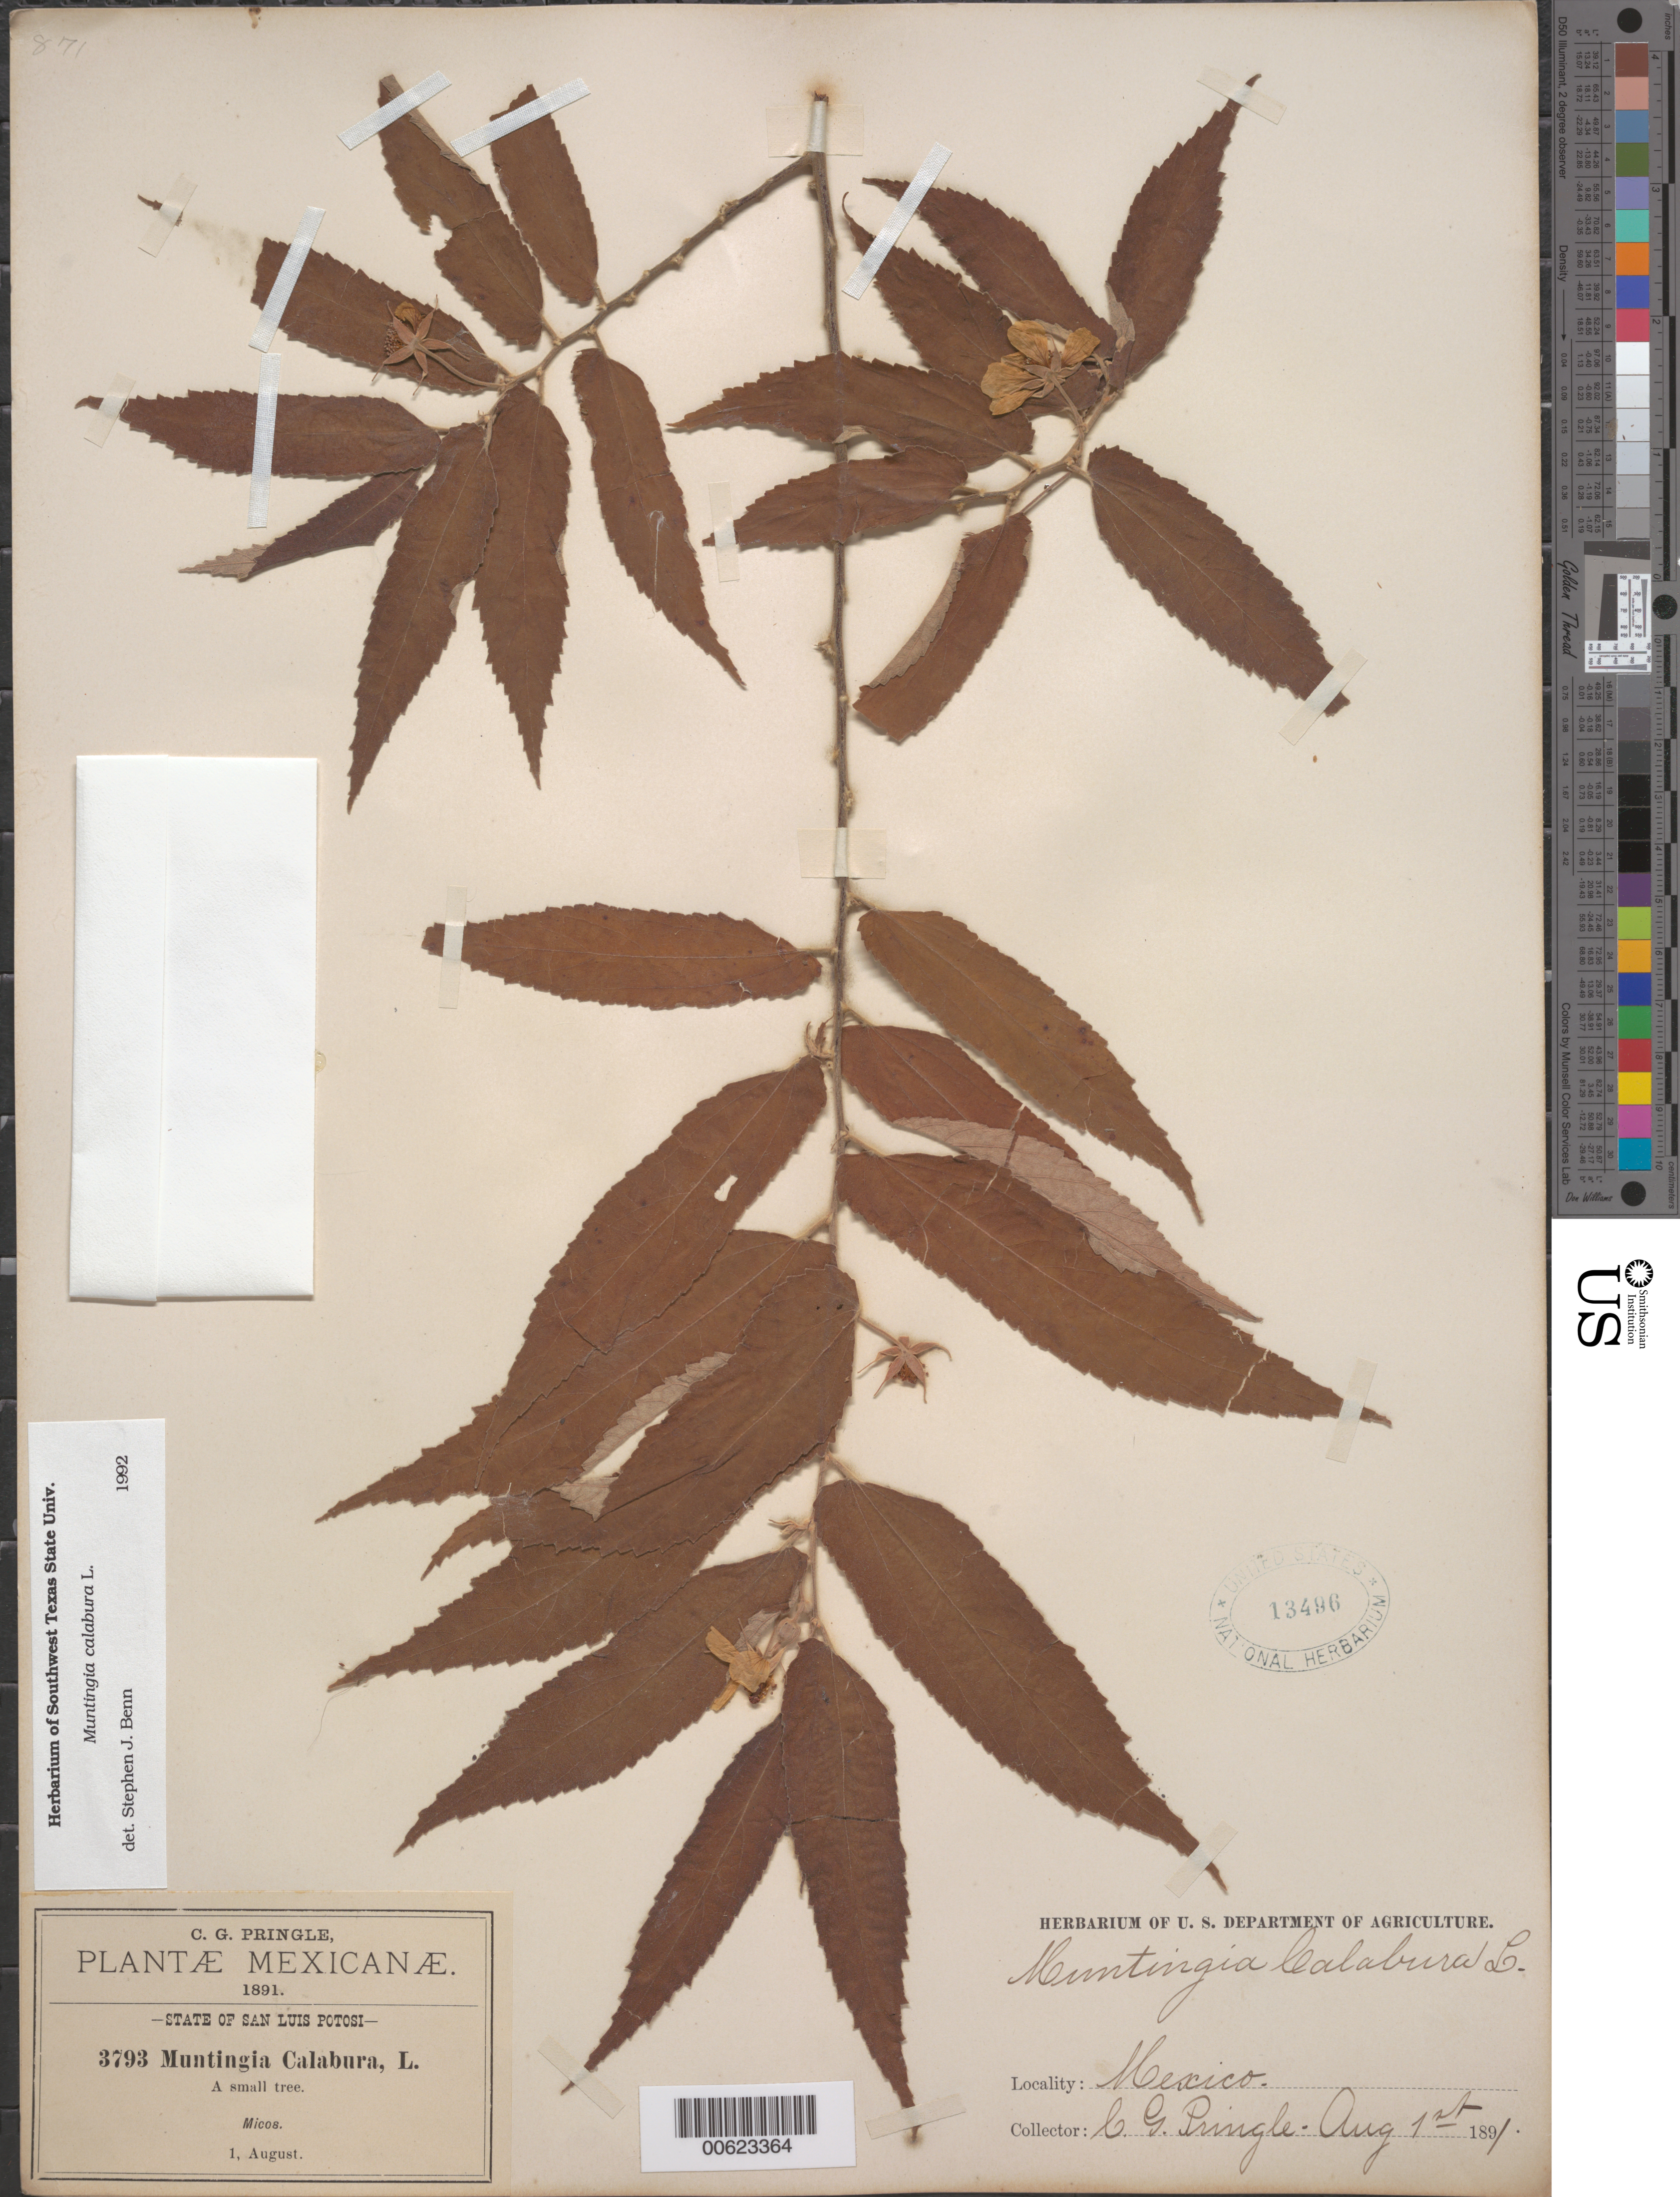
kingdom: Plantae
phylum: Tracheophyta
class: Magnoliopsida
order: Malvales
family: Muntingiaceae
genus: Muntingia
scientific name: Muntingia calabura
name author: L.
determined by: Benn, S. J.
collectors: C. G. Pringle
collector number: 3793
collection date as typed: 01 Aug 1891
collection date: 1891-08-01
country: Mexico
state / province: San Luis Potosí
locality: Micos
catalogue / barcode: US 13496